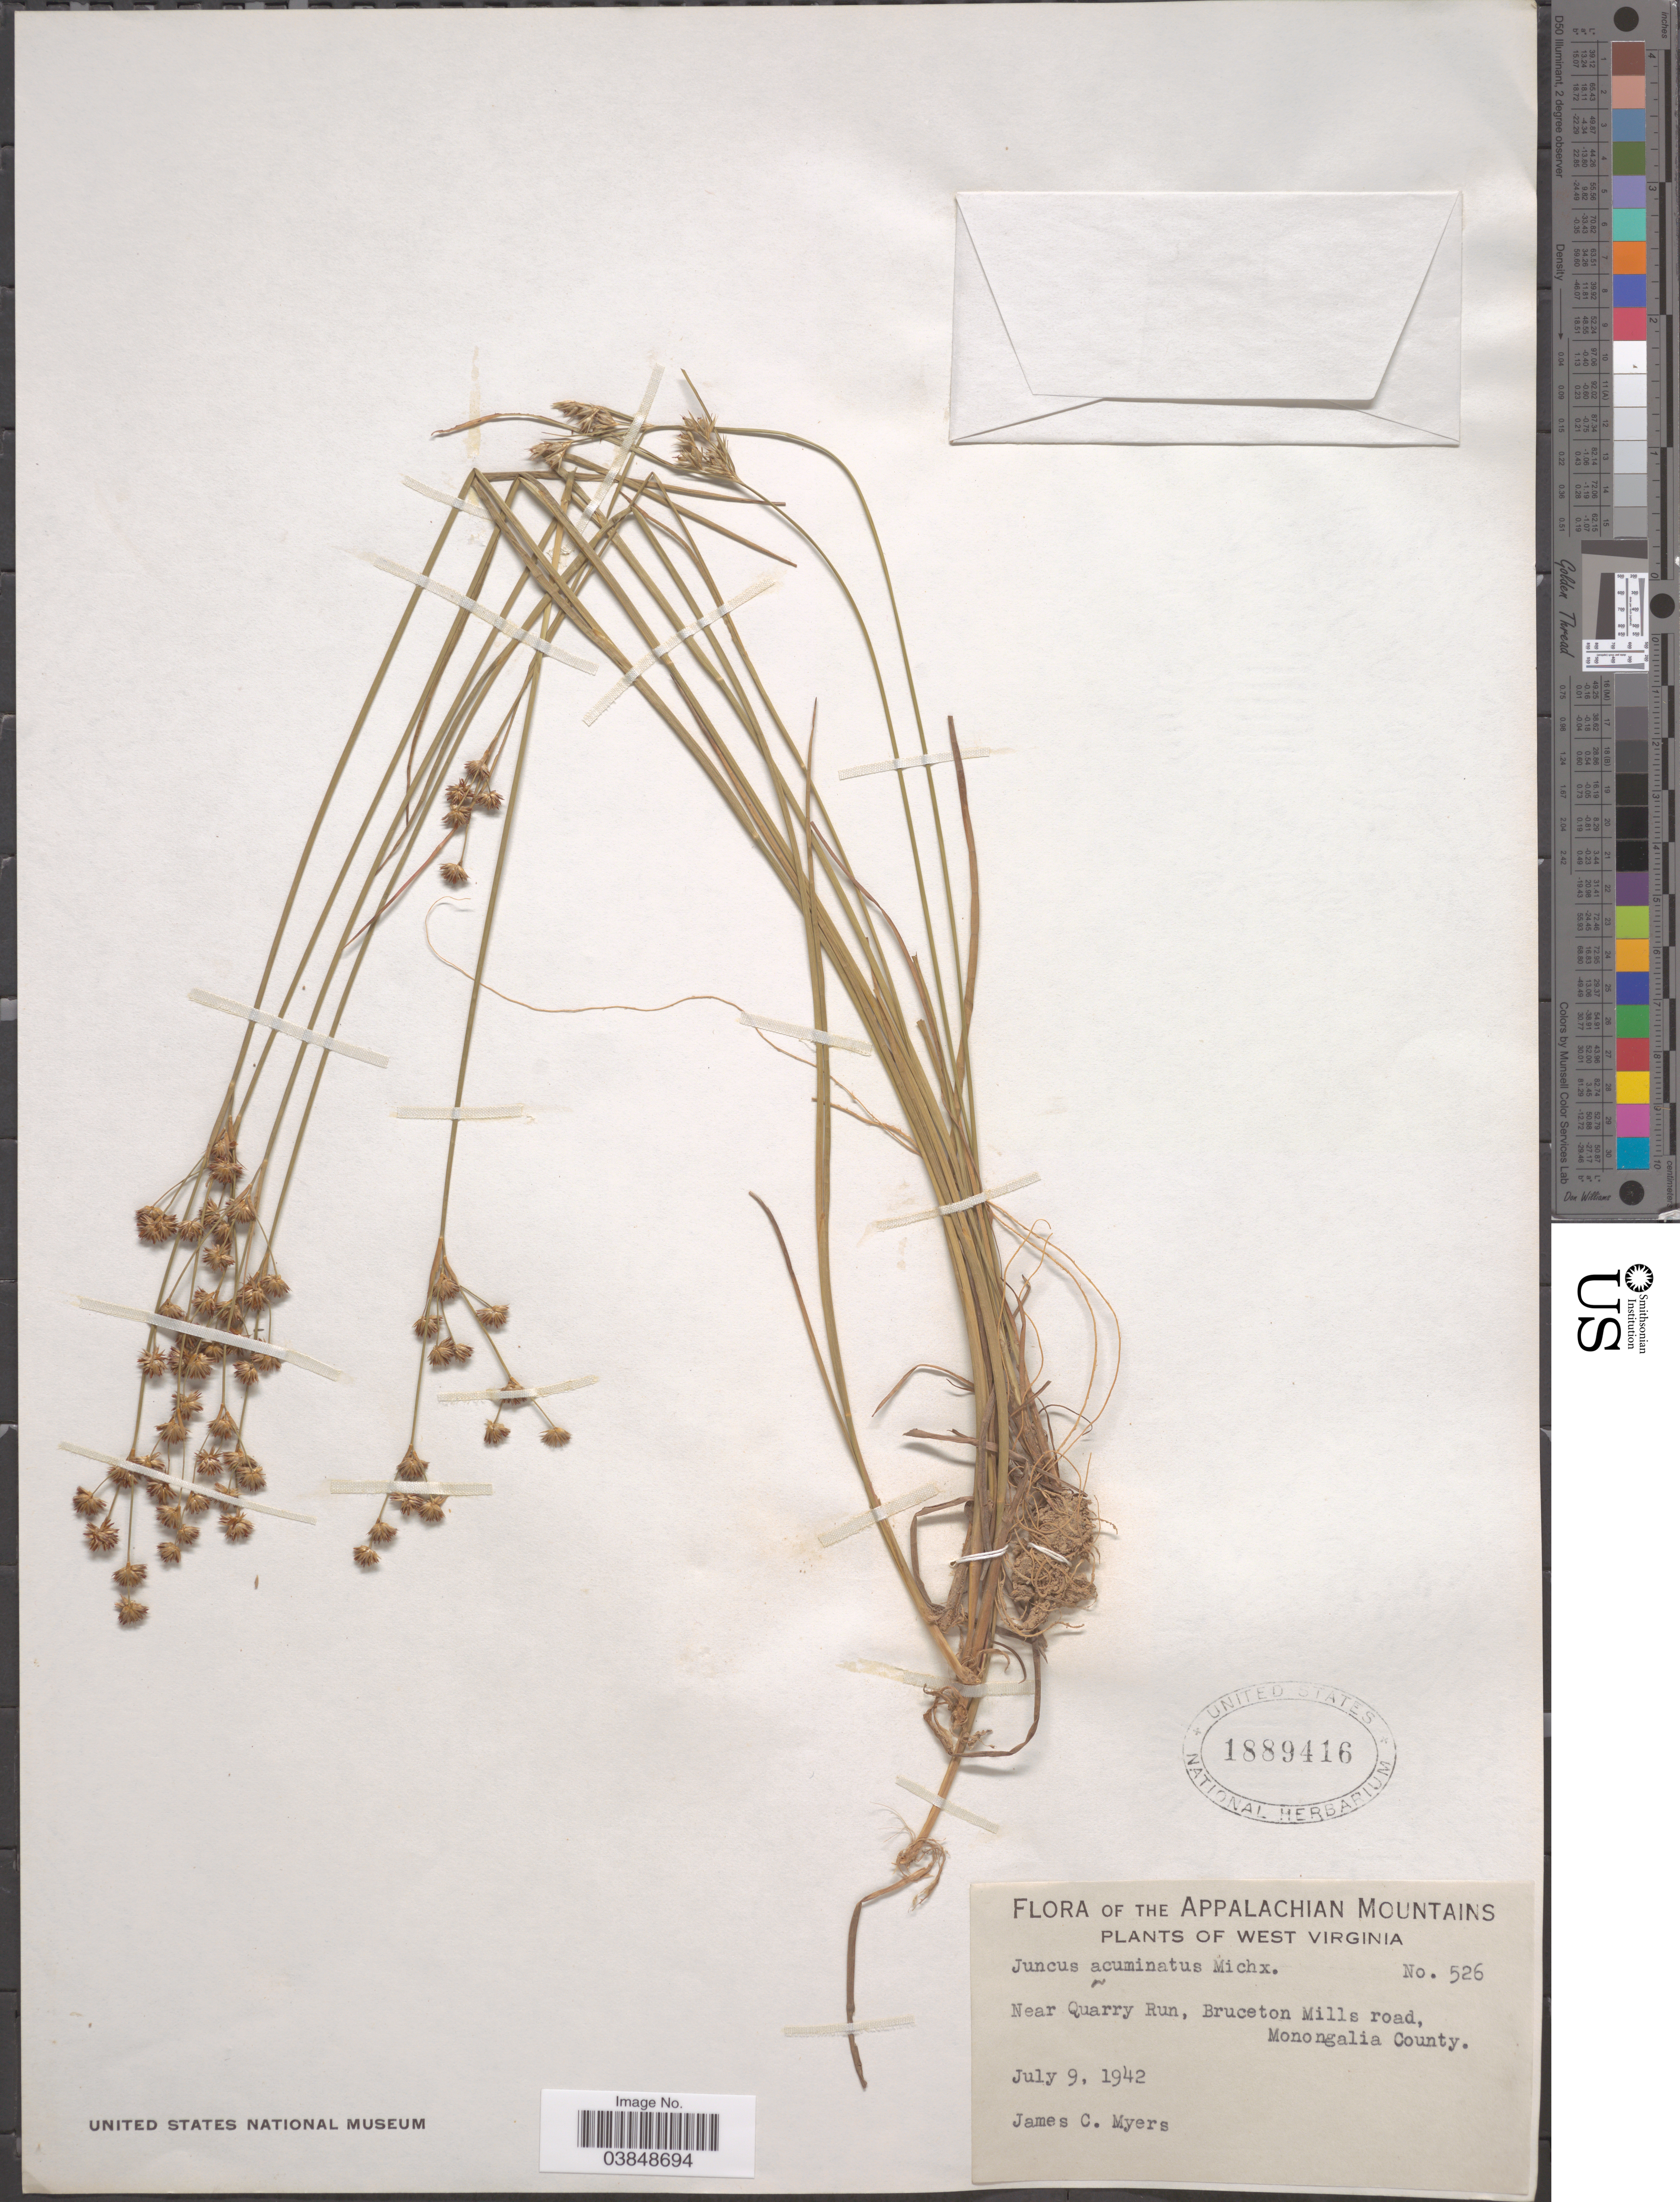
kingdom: Plantae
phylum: Tracheophyta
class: Liliopsida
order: Poales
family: Juncaceae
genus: Juncus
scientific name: Juncus acuminatus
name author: Michx.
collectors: J. C. Myers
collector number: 526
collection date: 1942-07-09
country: United States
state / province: West Virginia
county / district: Monongalia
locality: The Appalachian Mountains. Near Quarry Run, Bruceton Mills road, Monongalia County.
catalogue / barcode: US 1889416